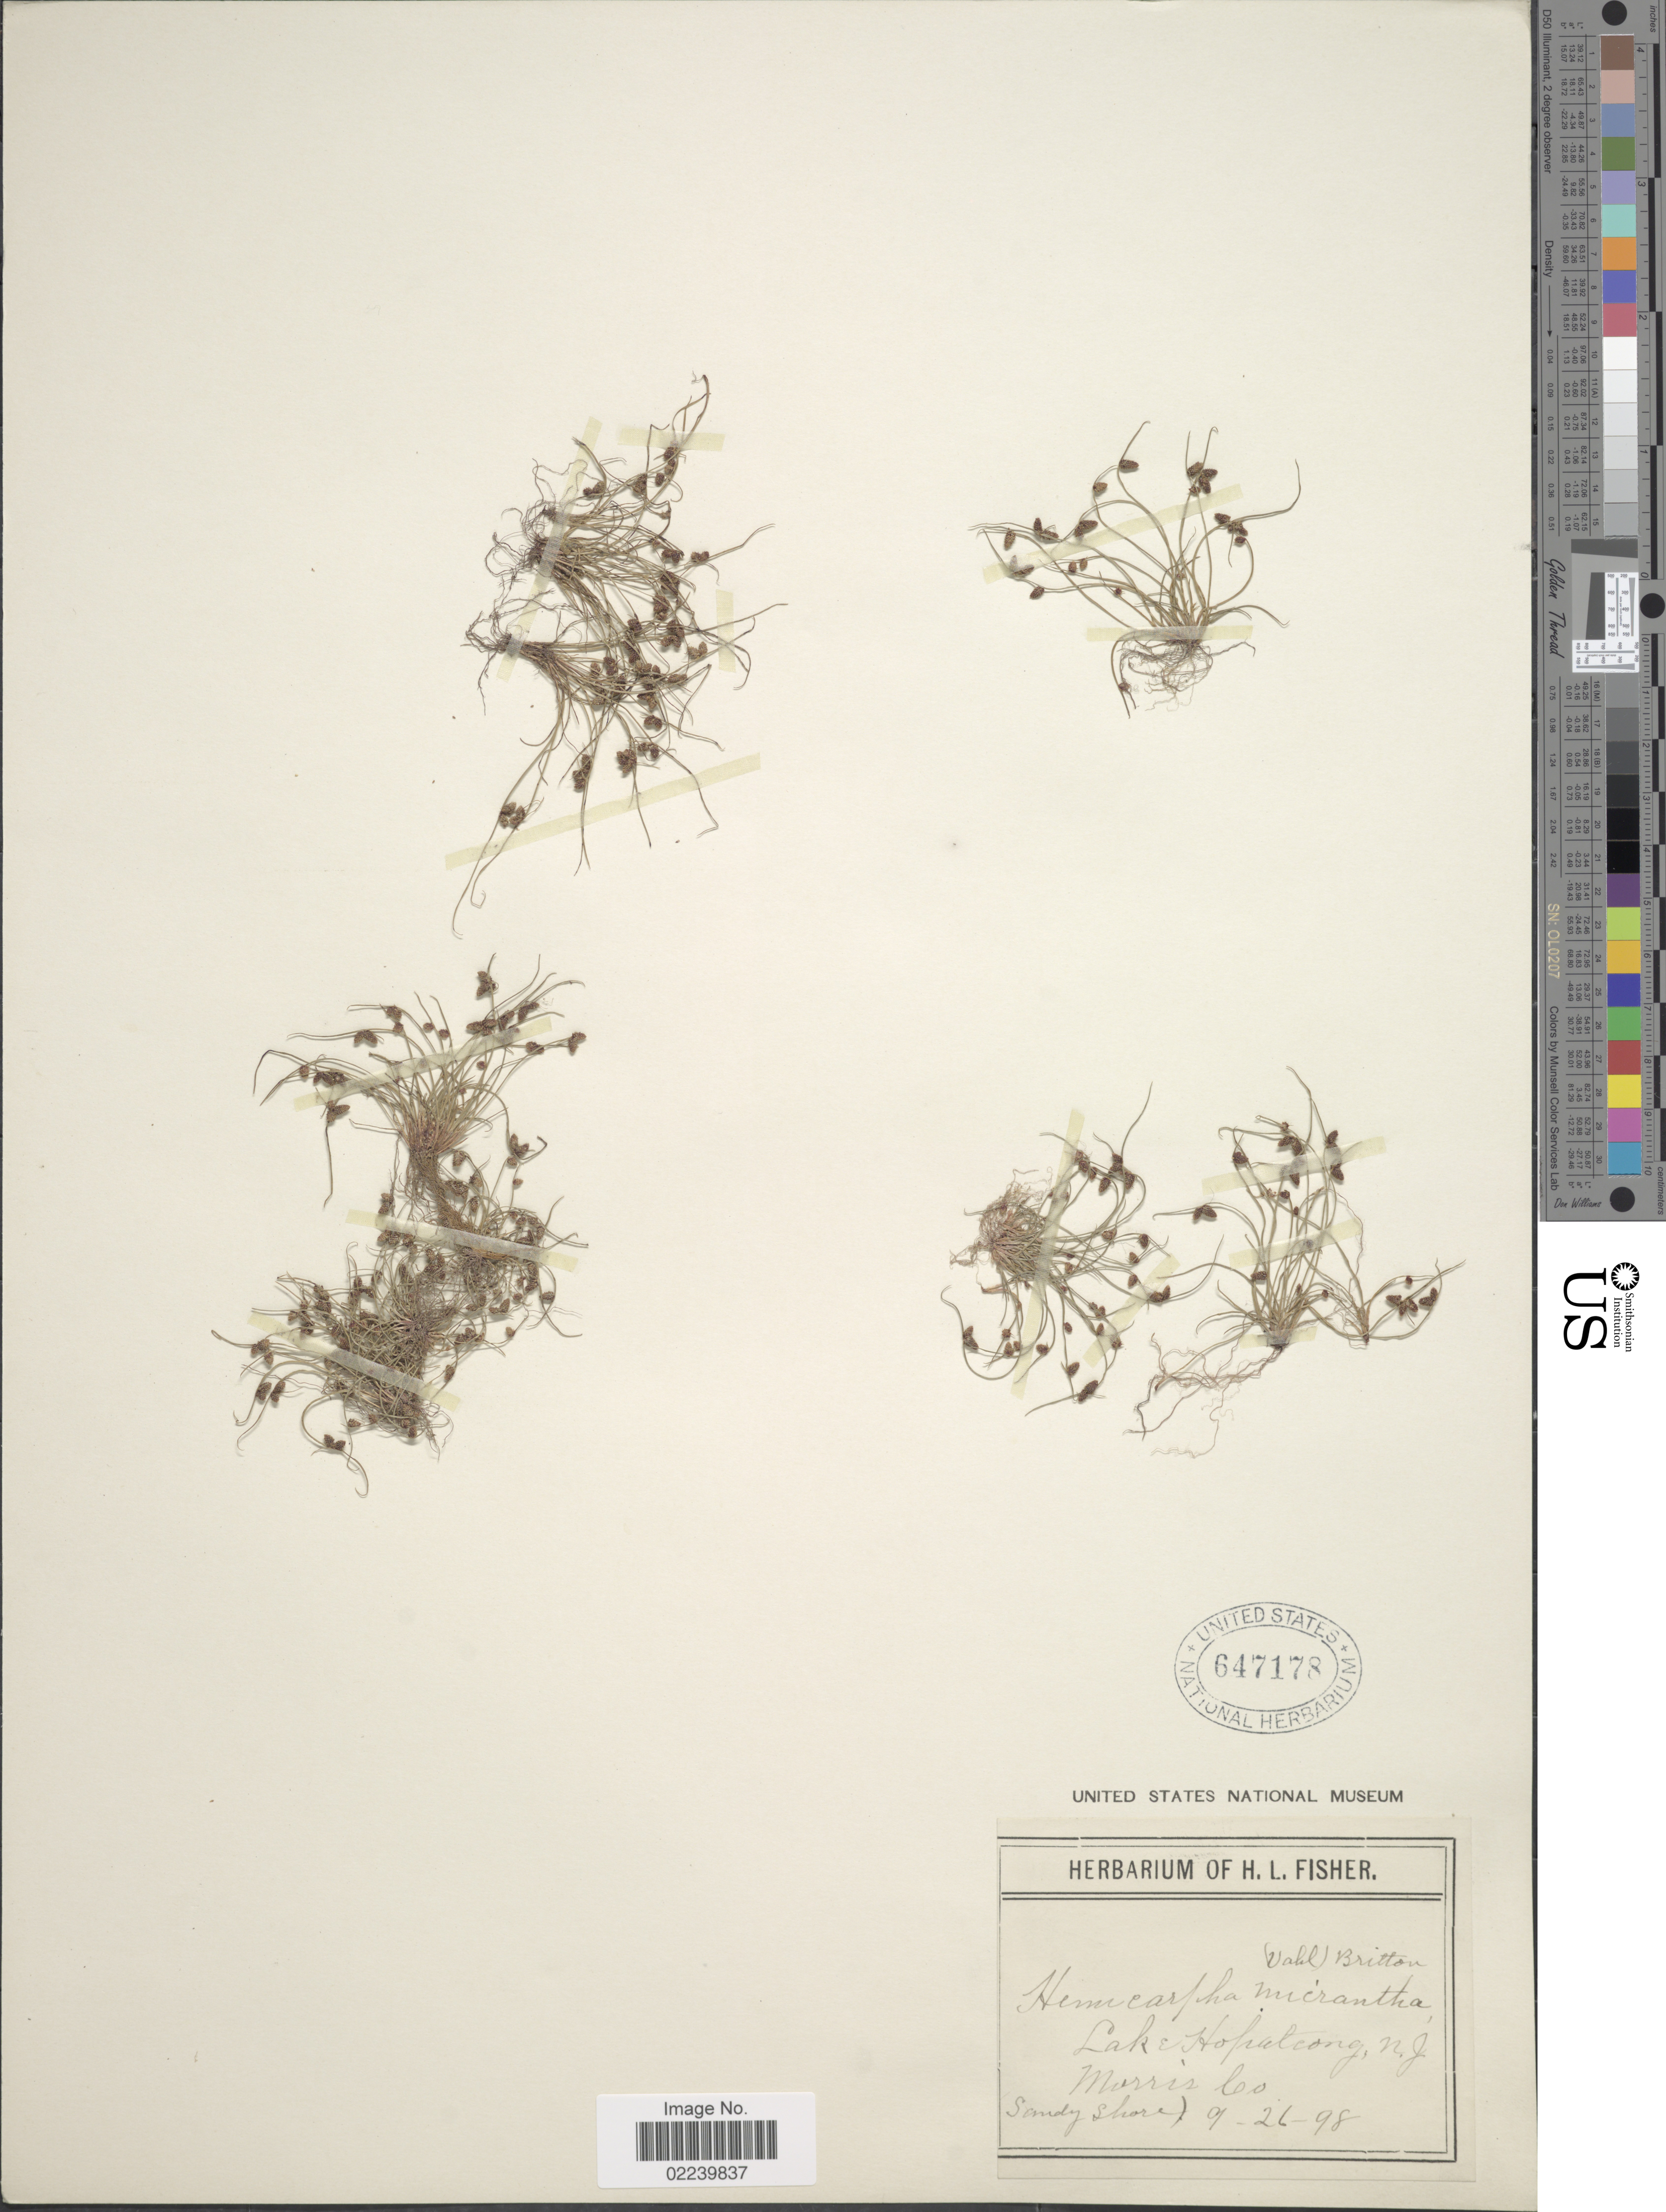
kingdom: Plantae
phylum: Tracheophyta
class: Liliopsida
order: Poales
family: Cyperaceae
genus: Cyperus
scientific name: Cyperus subsquarrosus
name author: (Muhl.) Bauters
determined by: Strong, M. T., (US), Smithsonian Institution - National Museum of Natural History (UNITED STATES)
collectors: ex herb. of H. L. Fisher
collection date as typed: Transcribed d/m/y: 26/9/98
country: United States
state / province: New Jersey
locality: Lake Hopatcong, N.J. Morris Co.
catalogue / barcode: US 647178